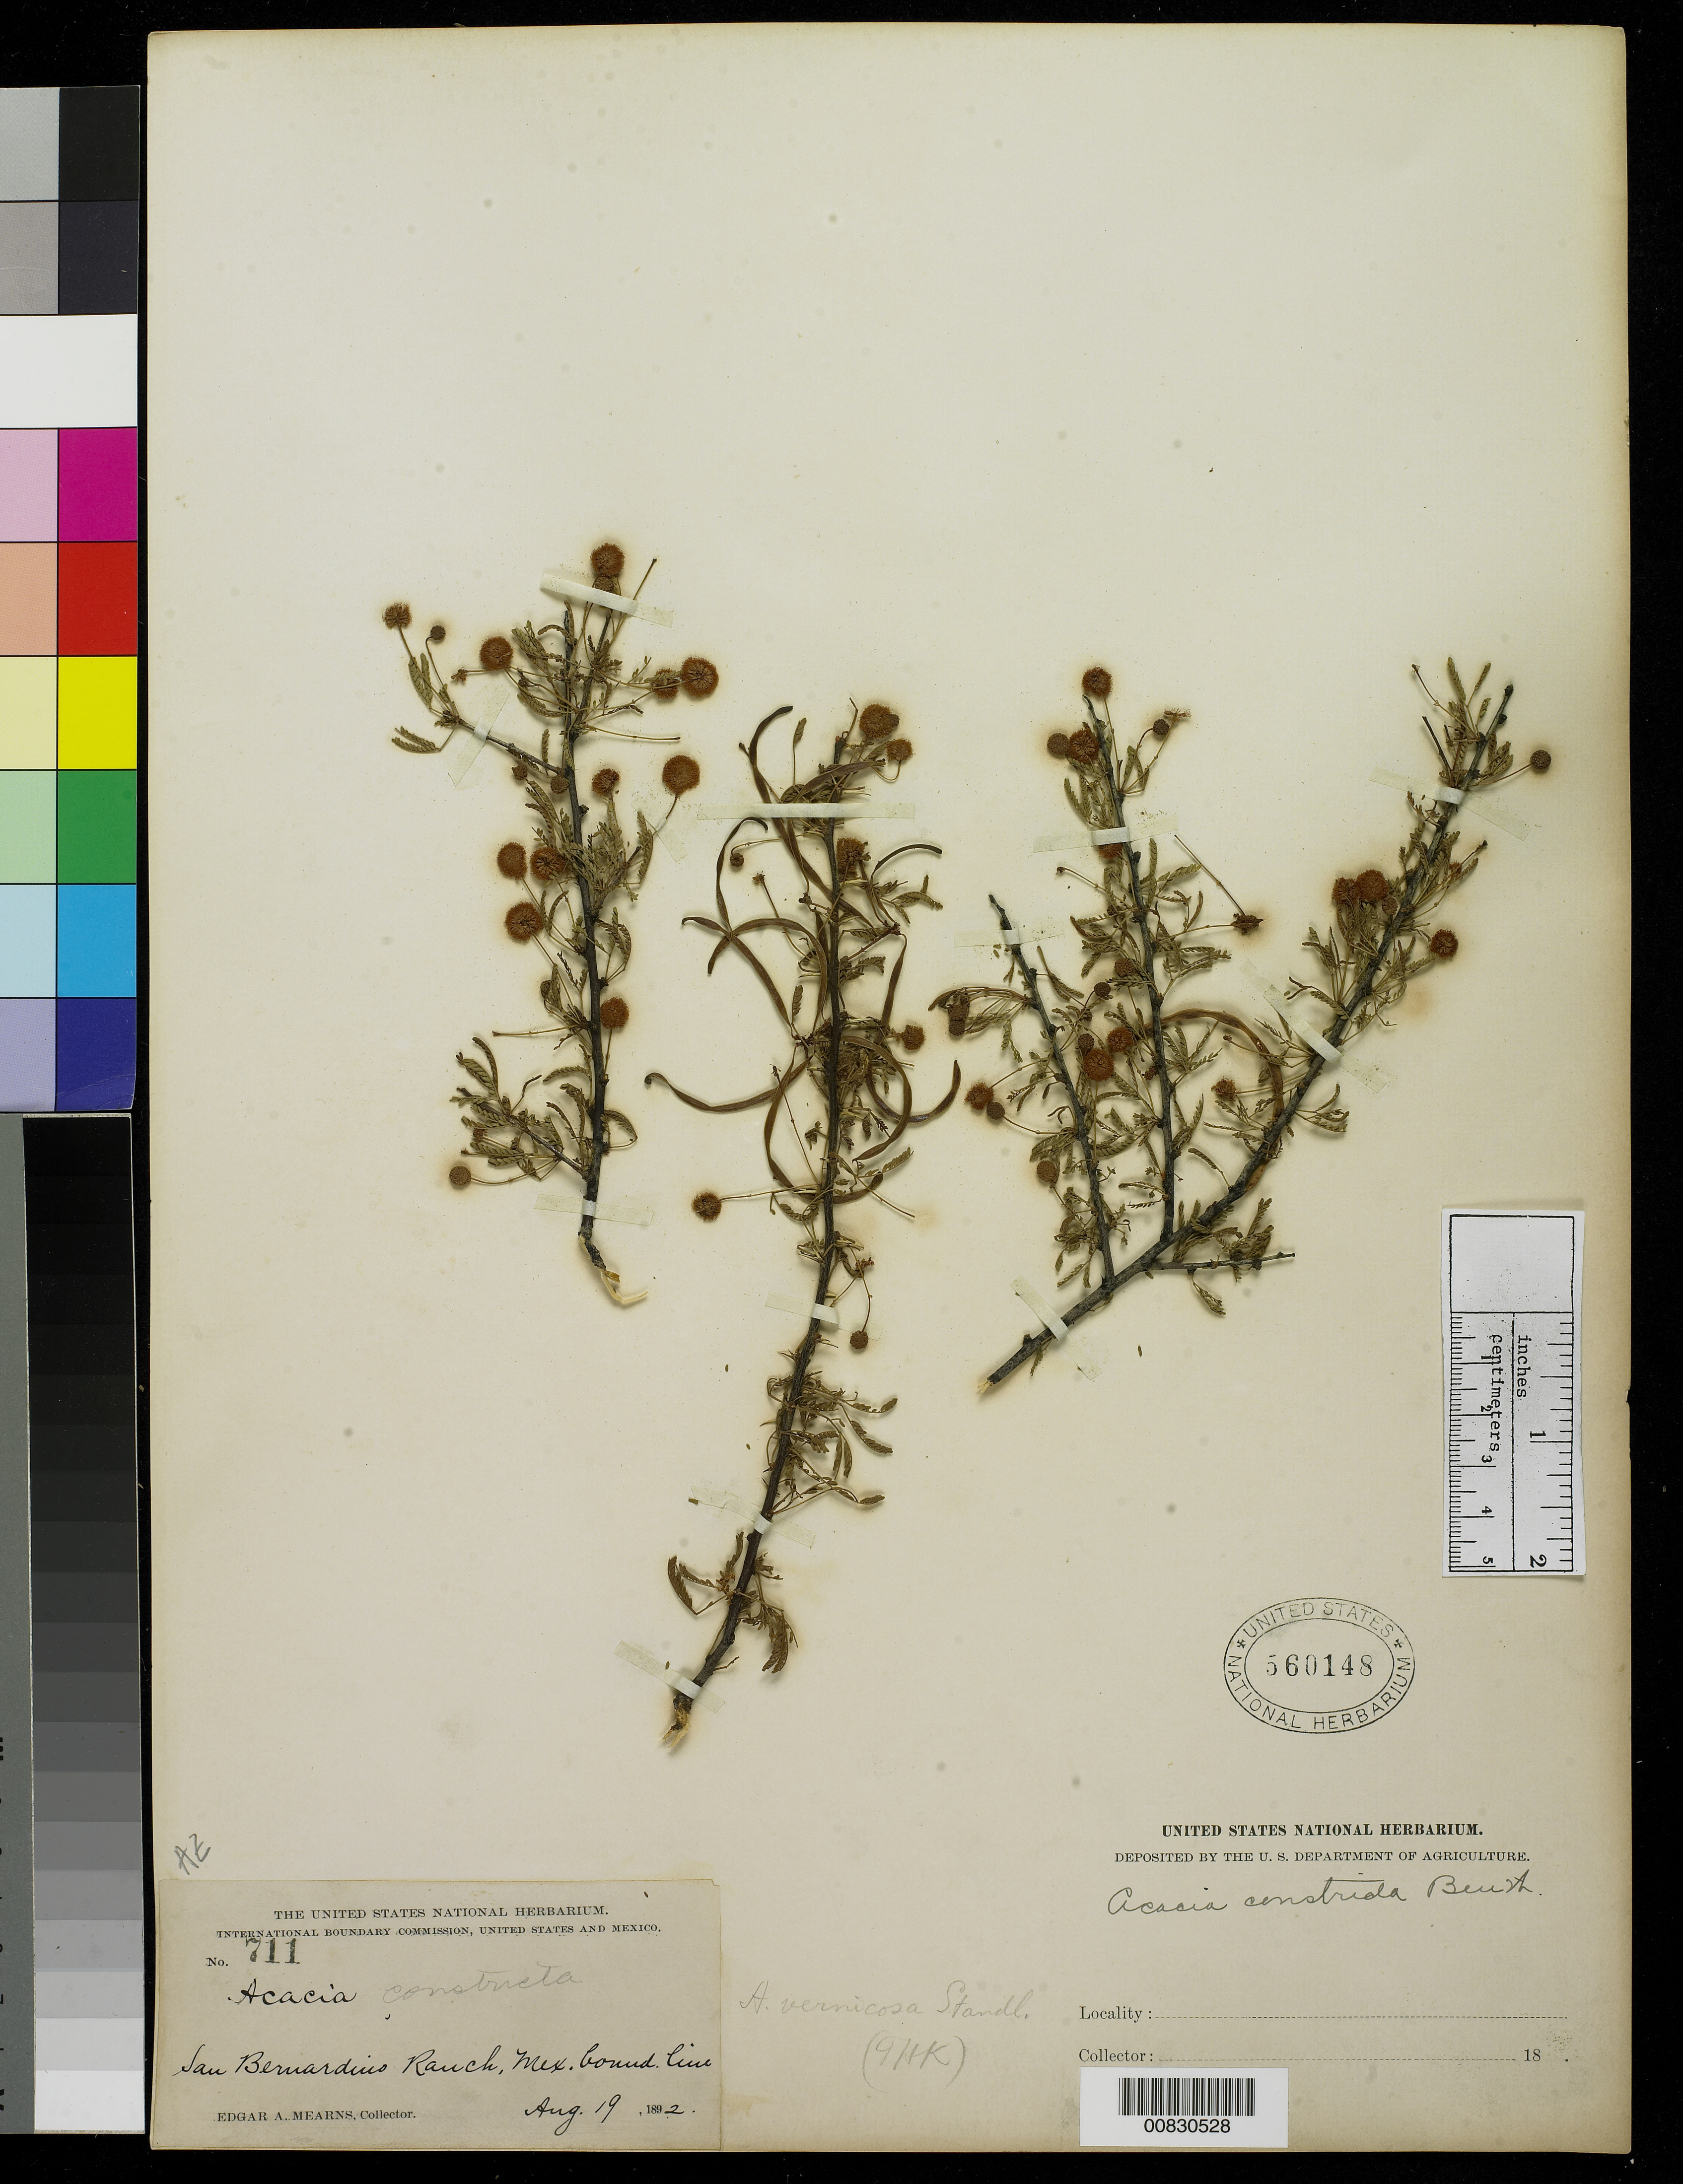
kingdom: Plantae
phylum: Tracheophyta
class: Magnoliopsida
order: Fabales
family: Fabaceae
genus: Vachellia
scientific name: Vachellia constricta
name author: (Benth.) Seigler & Ebinger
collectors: E. A. Mearns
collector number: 711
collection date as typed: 19 Aug 1892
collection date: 1892-08-19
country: United States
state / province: Arizona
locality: San Bernardino Ranch, Mexican Boundary Line.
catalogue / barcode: US 560148